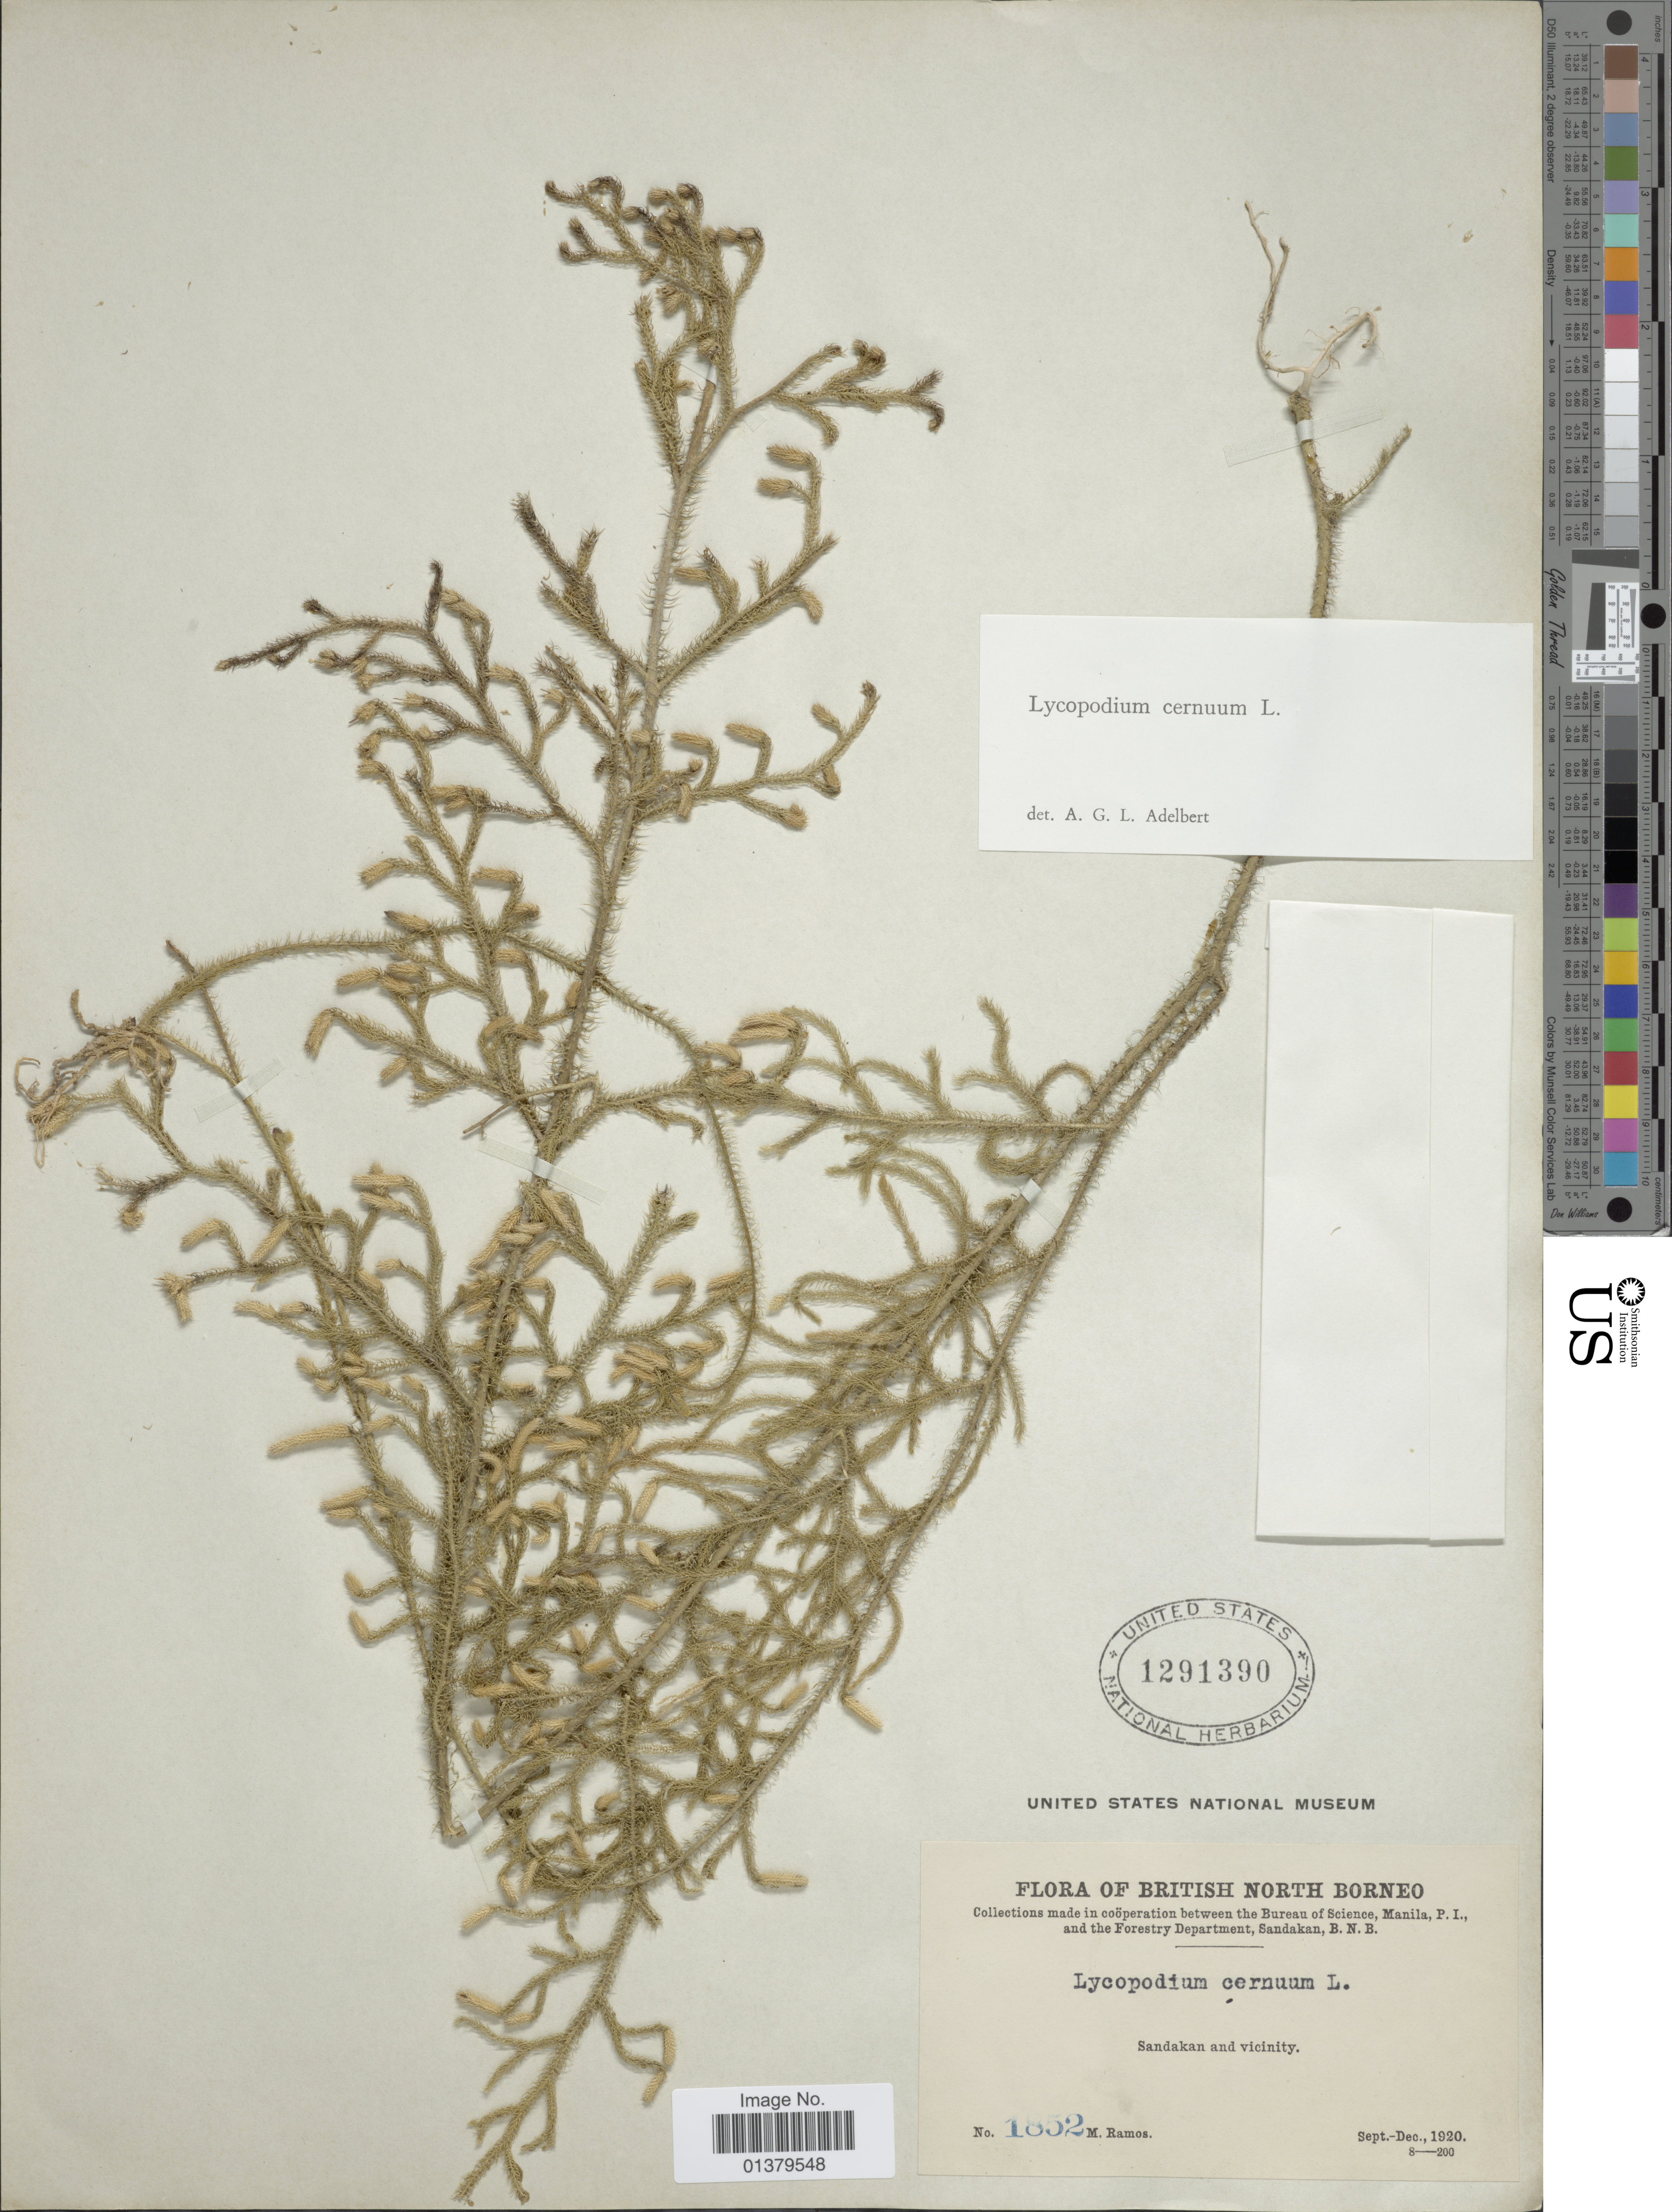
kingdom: Plantae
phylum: Tracheophyta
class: Lycopodiopsida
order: Lycopodiales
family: Lycopodiaceae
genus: Palhinhaea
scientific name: Palhinhaea cernua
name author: (L.) Vasc. & Franco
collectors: M. Ramos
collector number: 1852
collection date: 1920-09/1920-12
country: Malaysia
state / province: Sabah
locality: British North Borneo, Sandakan and vicinity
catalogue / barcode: US 1293190